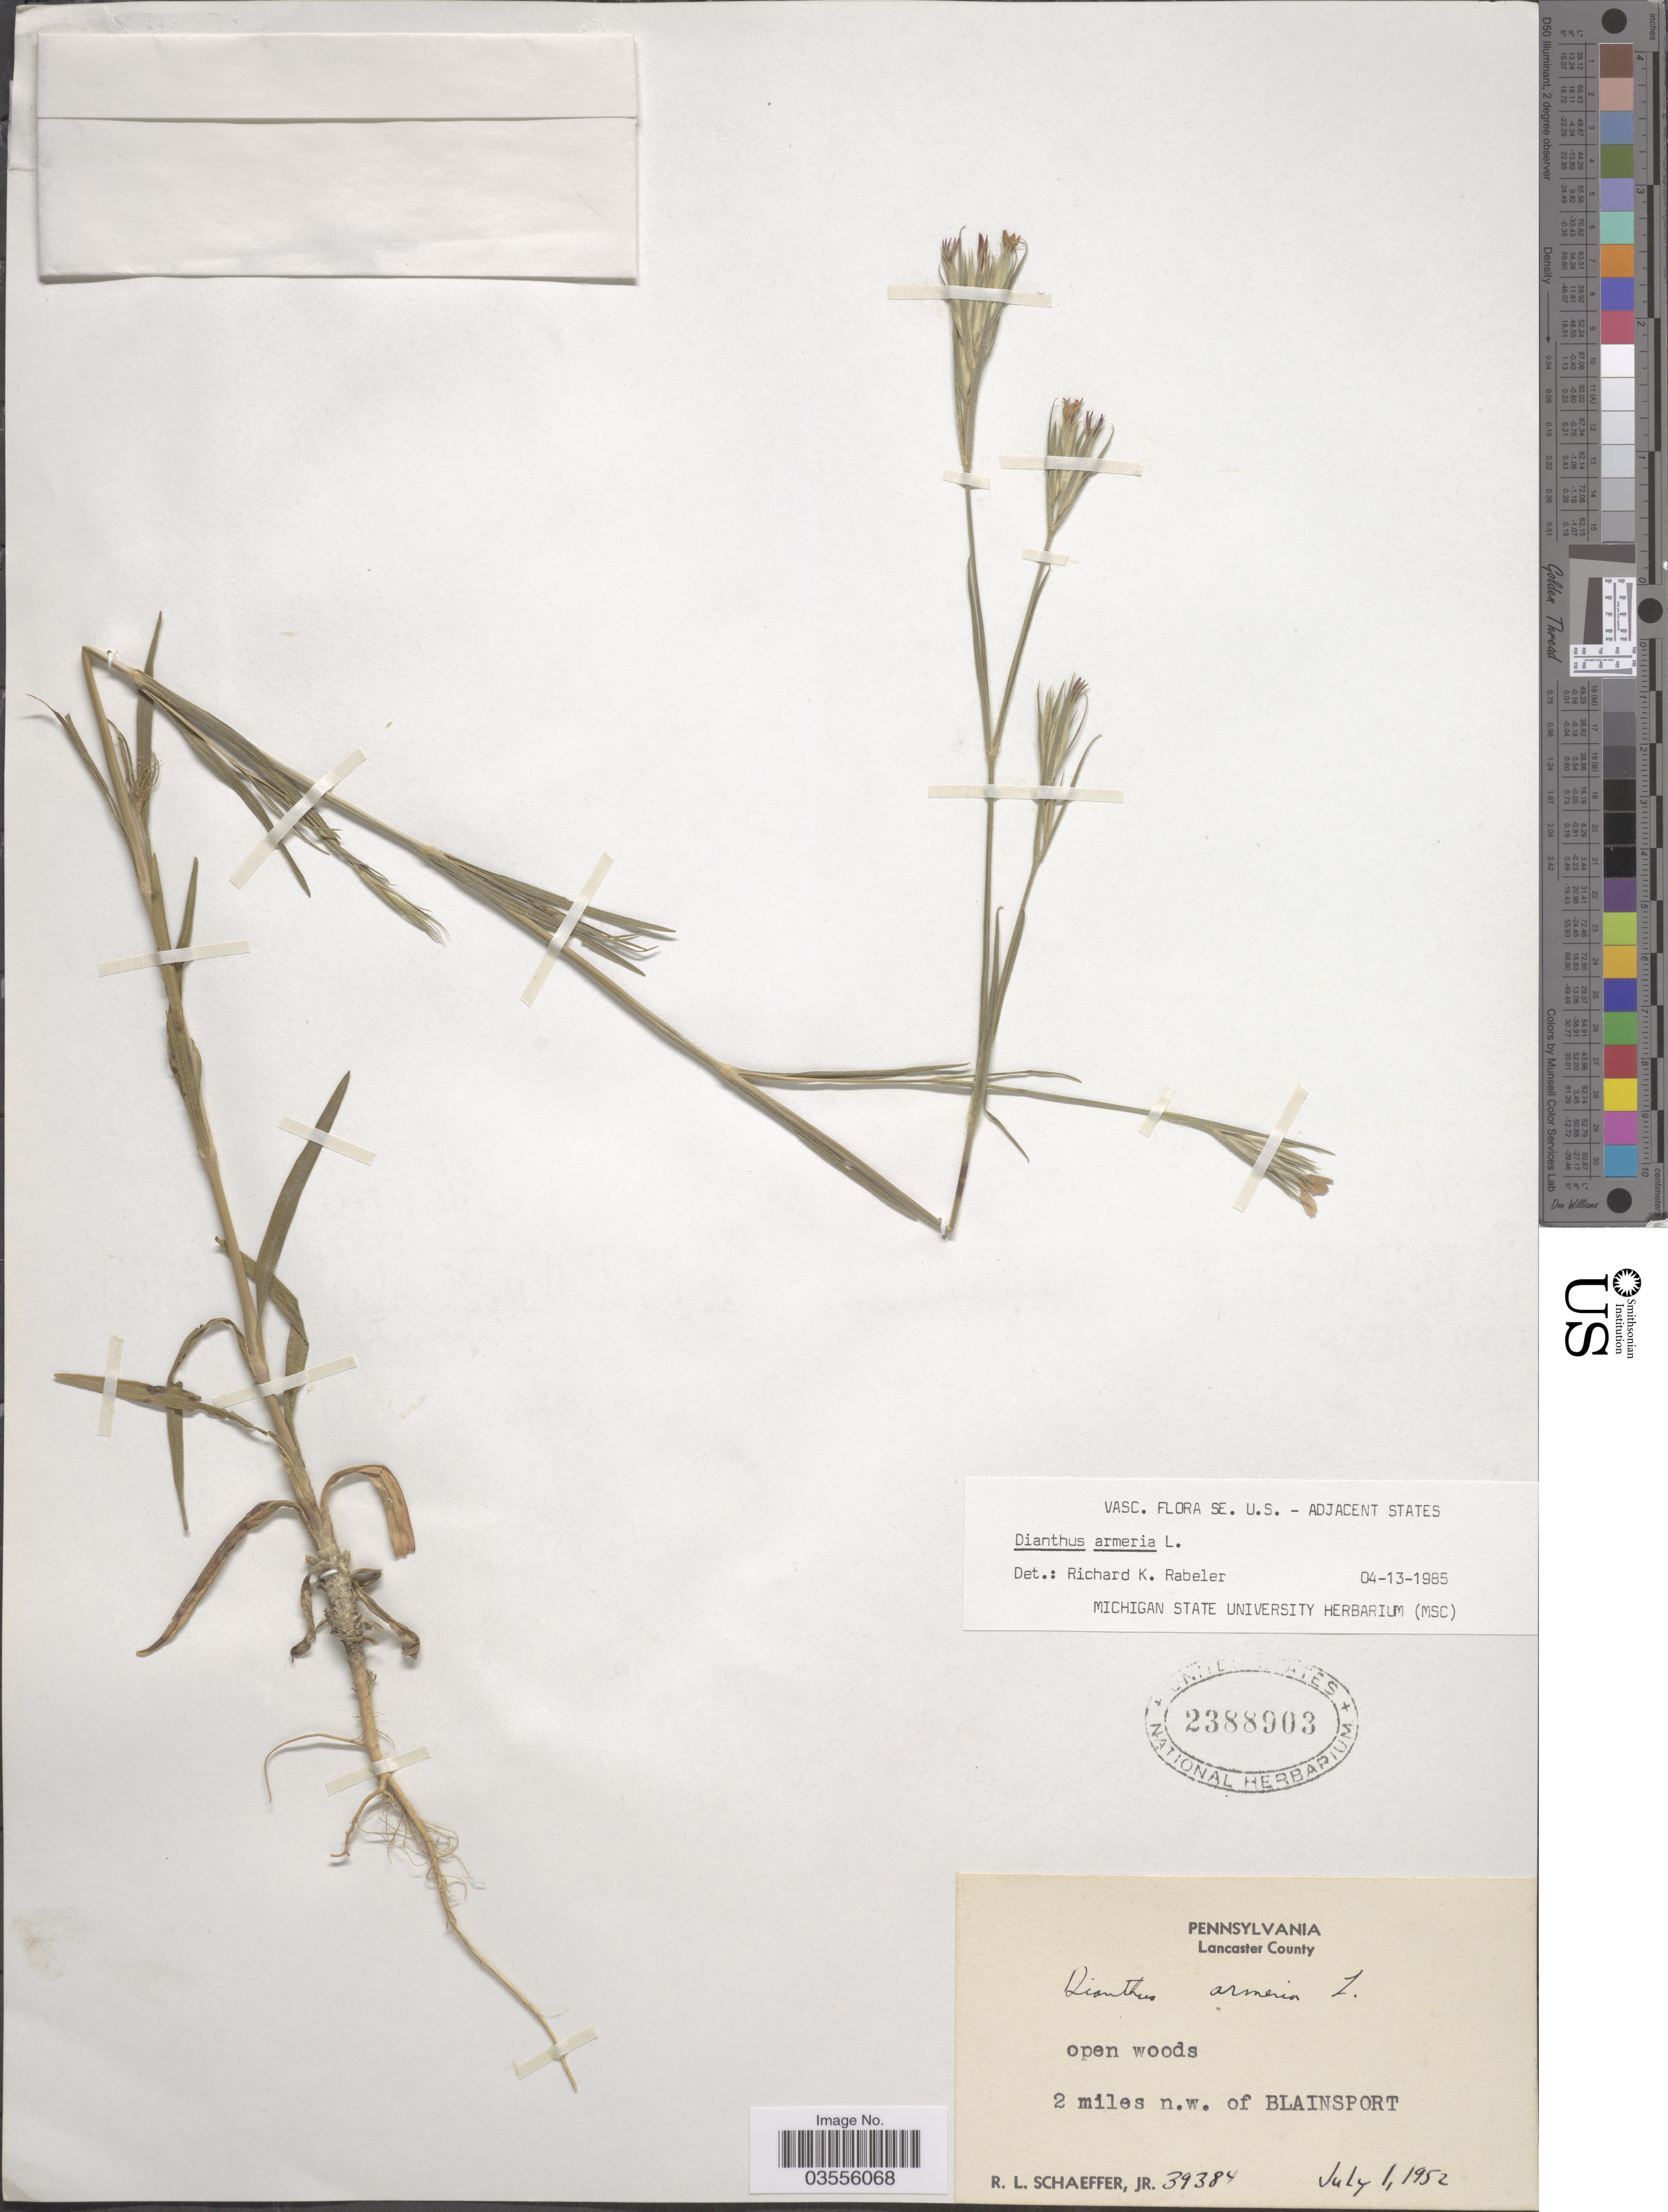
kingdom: Plantae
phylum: Tracheophyta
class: Magnoliopsida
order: Caryophyllales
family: Caryophyllaceae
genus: Dianthus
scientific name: Dianthus armeria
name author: L.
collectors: R. L. Schaeffer Jr.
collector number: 39384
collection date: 1952-07-01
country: United States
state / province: Pennsylvania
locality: Lancaster County. 2 miles n.w. of Blainsport.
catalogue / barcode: US 2388903